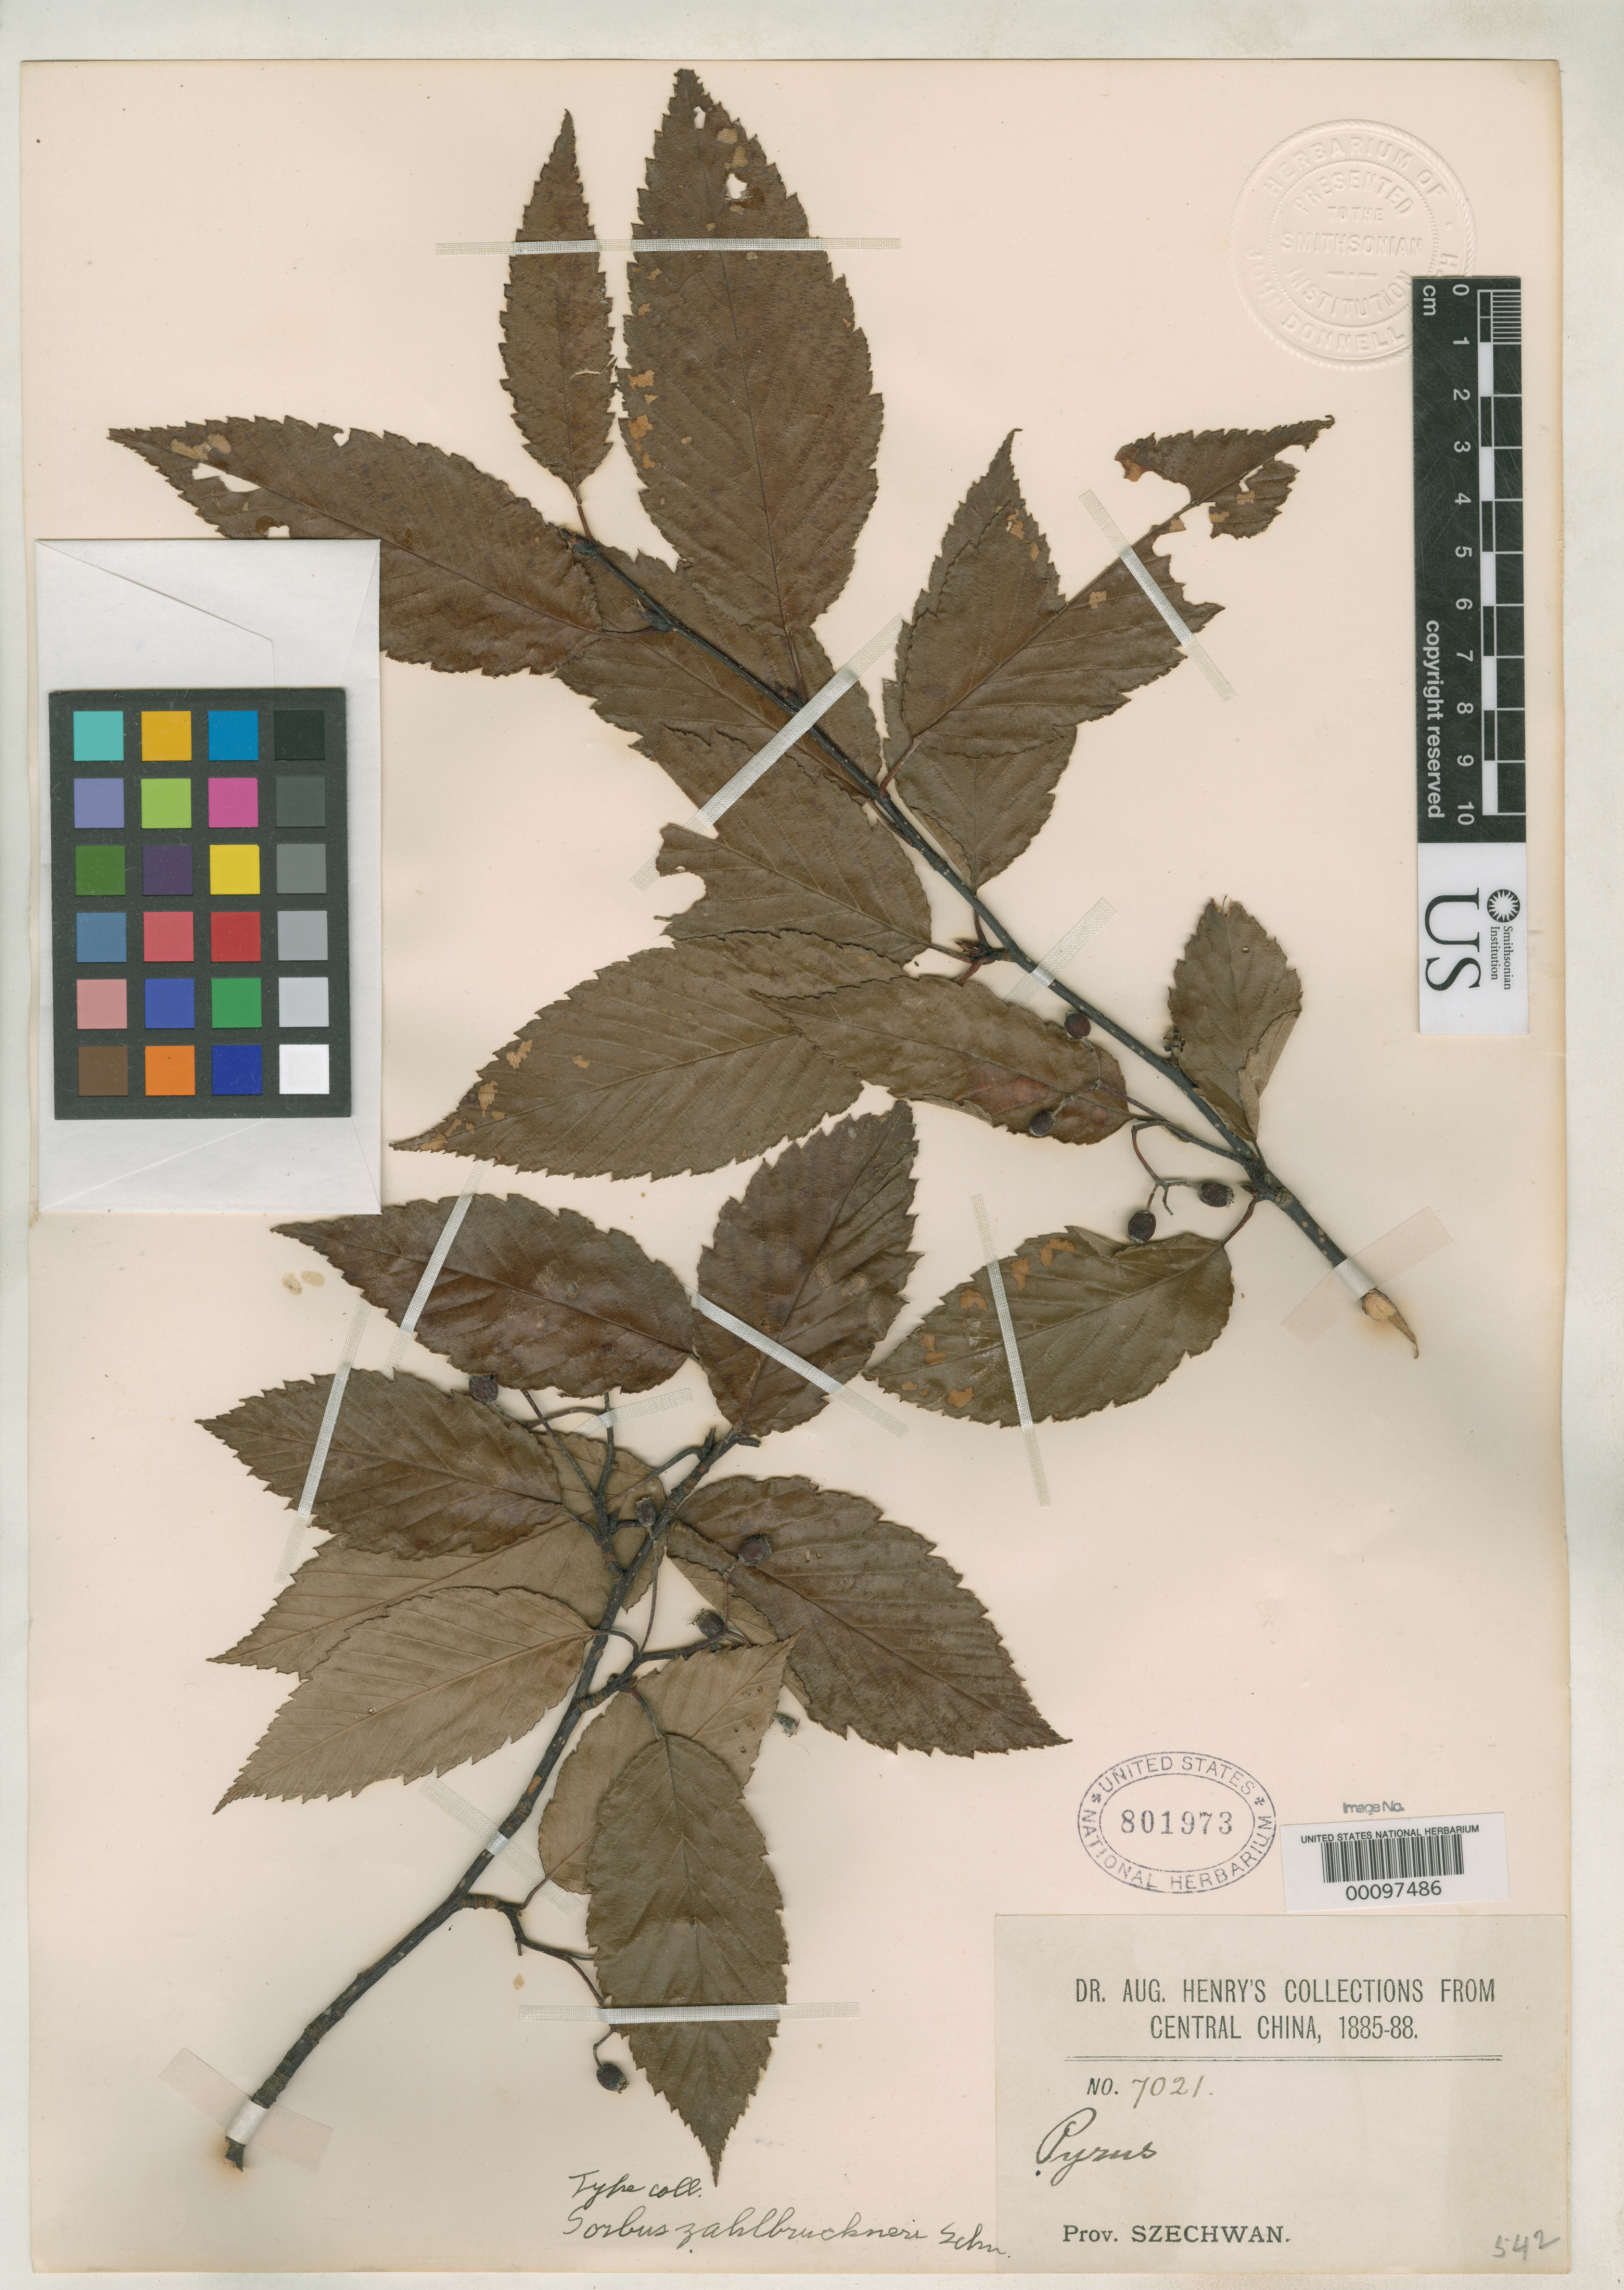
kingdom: Plantae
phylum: Tracheophyta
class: Magnoliopsida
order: Rosales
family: Rosaceae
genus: Sorbus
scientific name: Sorbus zahlbruckneri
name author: C.K. Schneid.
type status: Isotype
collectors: A. Henry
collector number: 7021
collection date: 1885/1888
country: China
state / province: Sichuan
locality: Central China. Prov. Szechwan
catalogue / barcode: US 801973